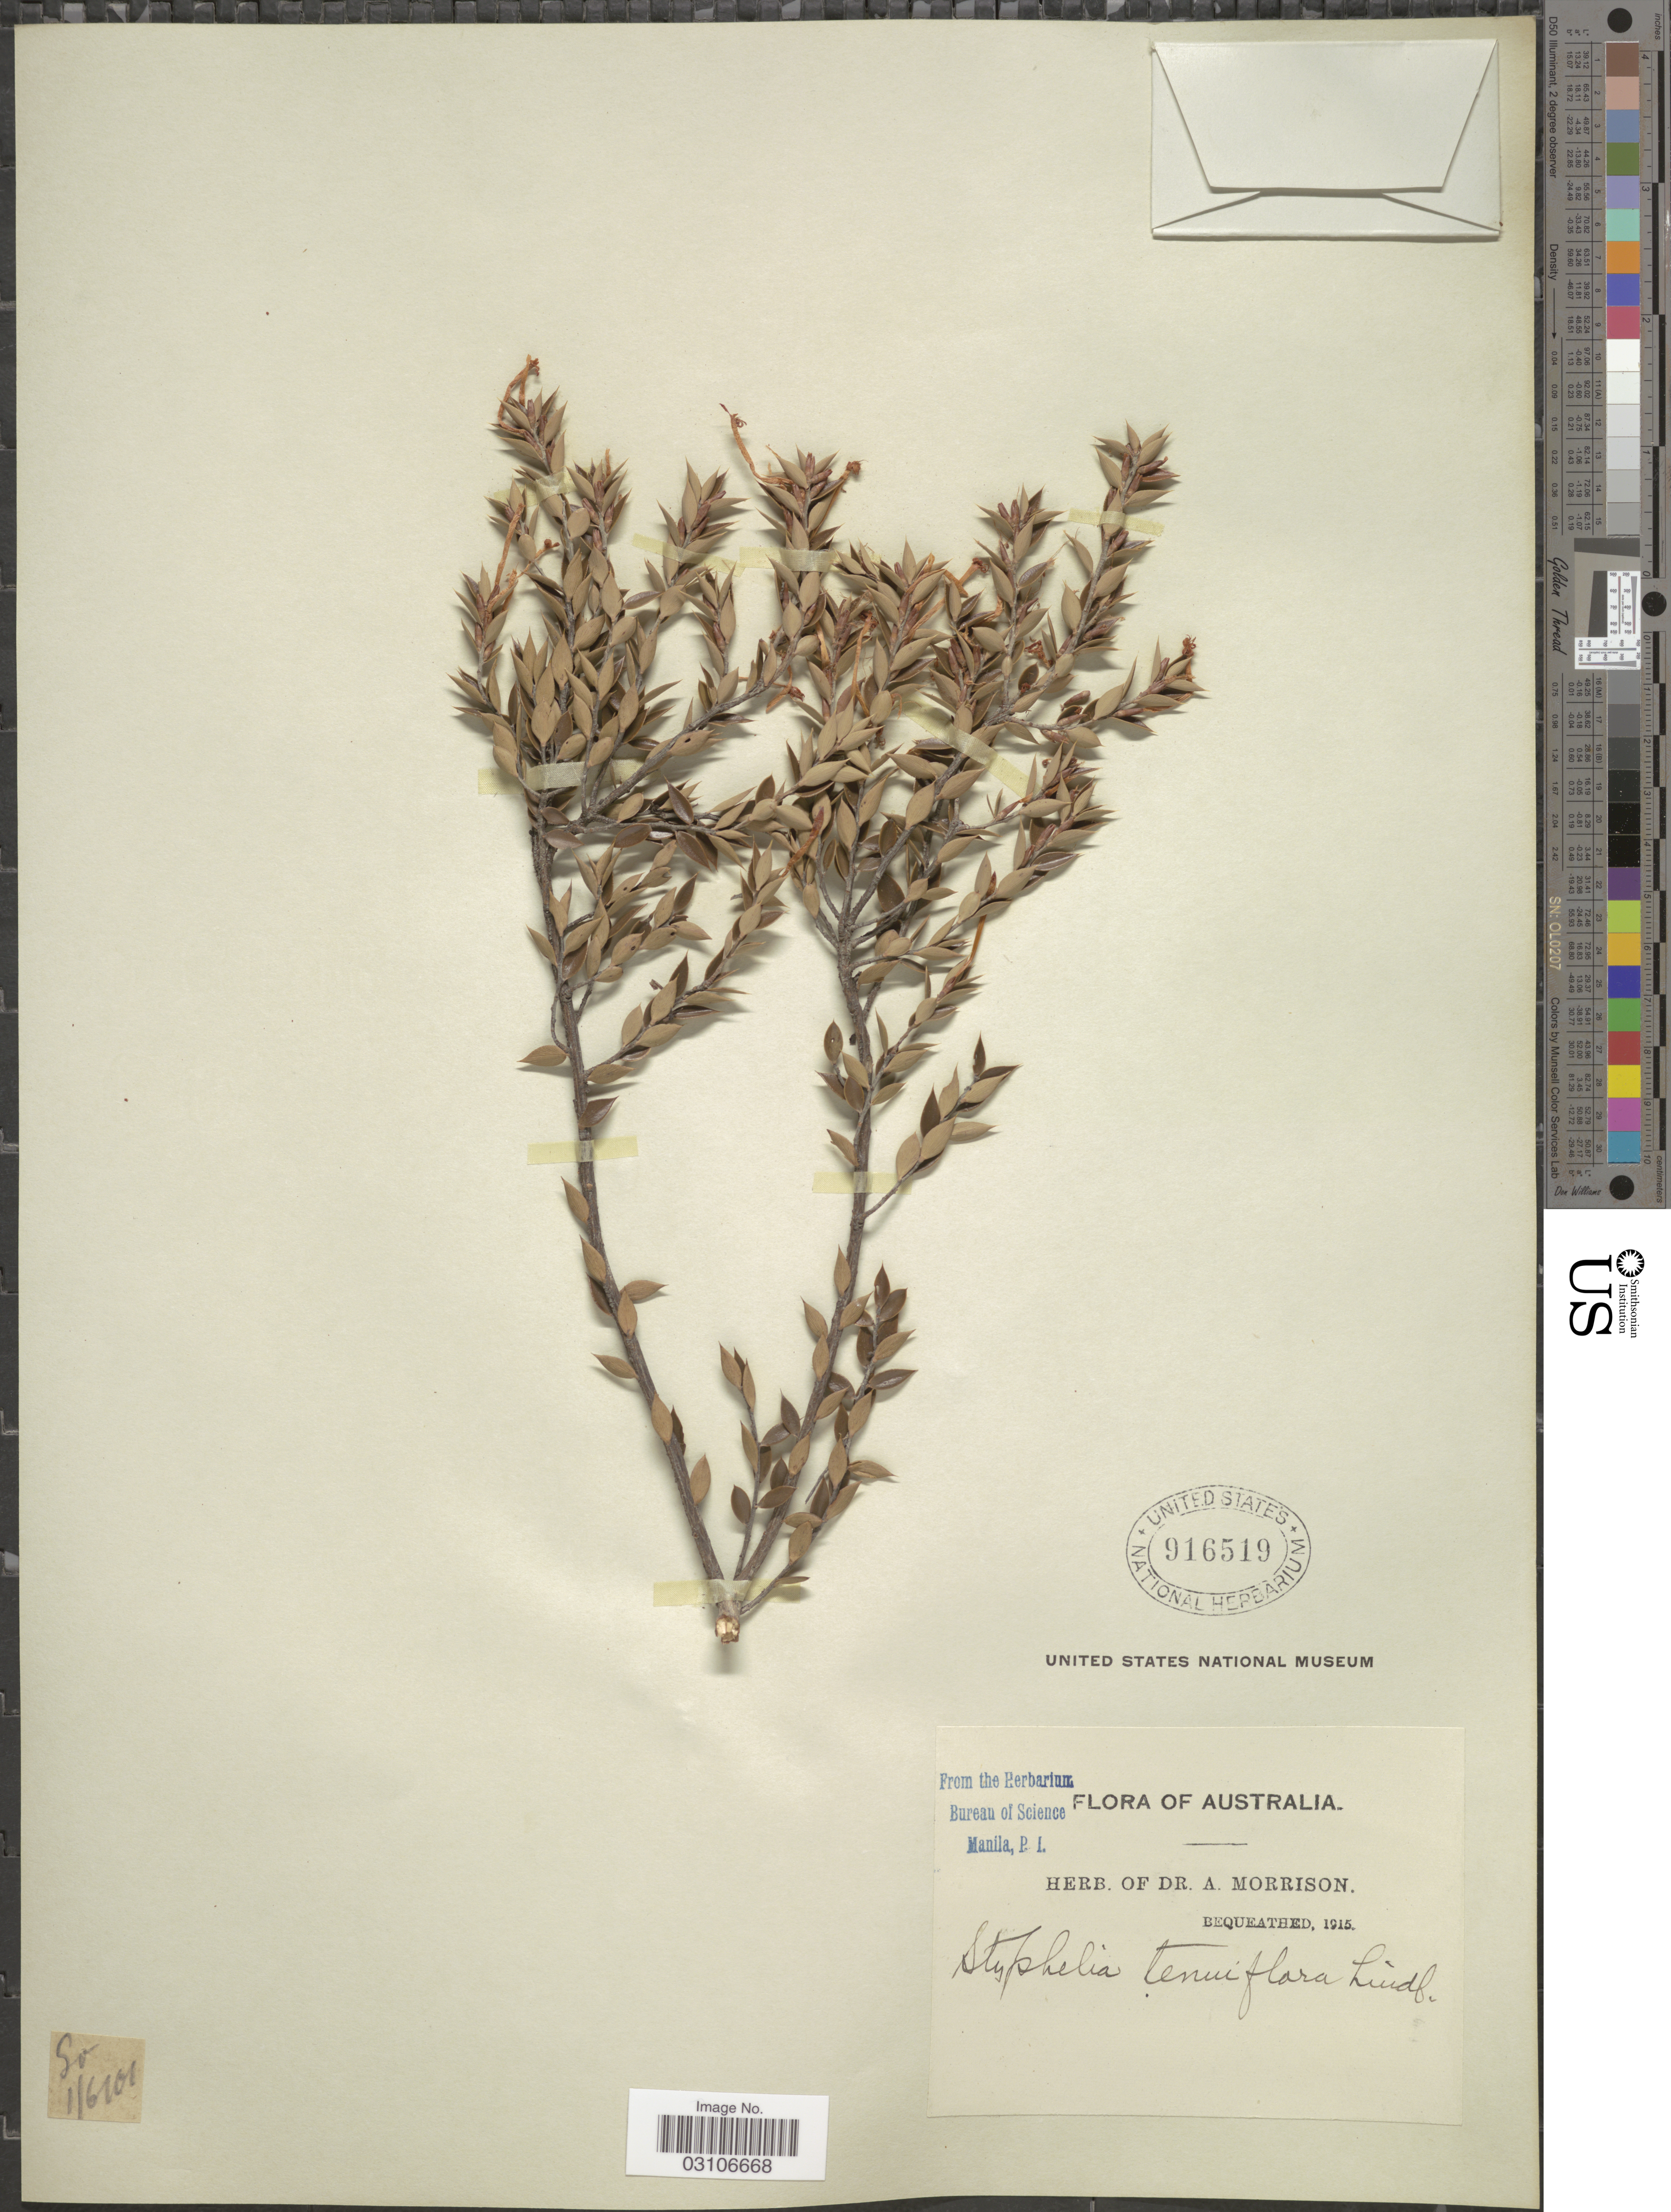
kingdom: Plantae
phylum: Tracheophyta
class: Magnoliopsida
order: Ericales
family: Ericaceae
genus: Styphelia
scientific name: Styphelia tenuiflora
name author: Benth.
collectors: ex herb. Dr. A. Morrison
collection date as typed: Transcribed d/m/y: 1/6/1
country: Australia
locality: So.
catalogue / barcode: US 916519